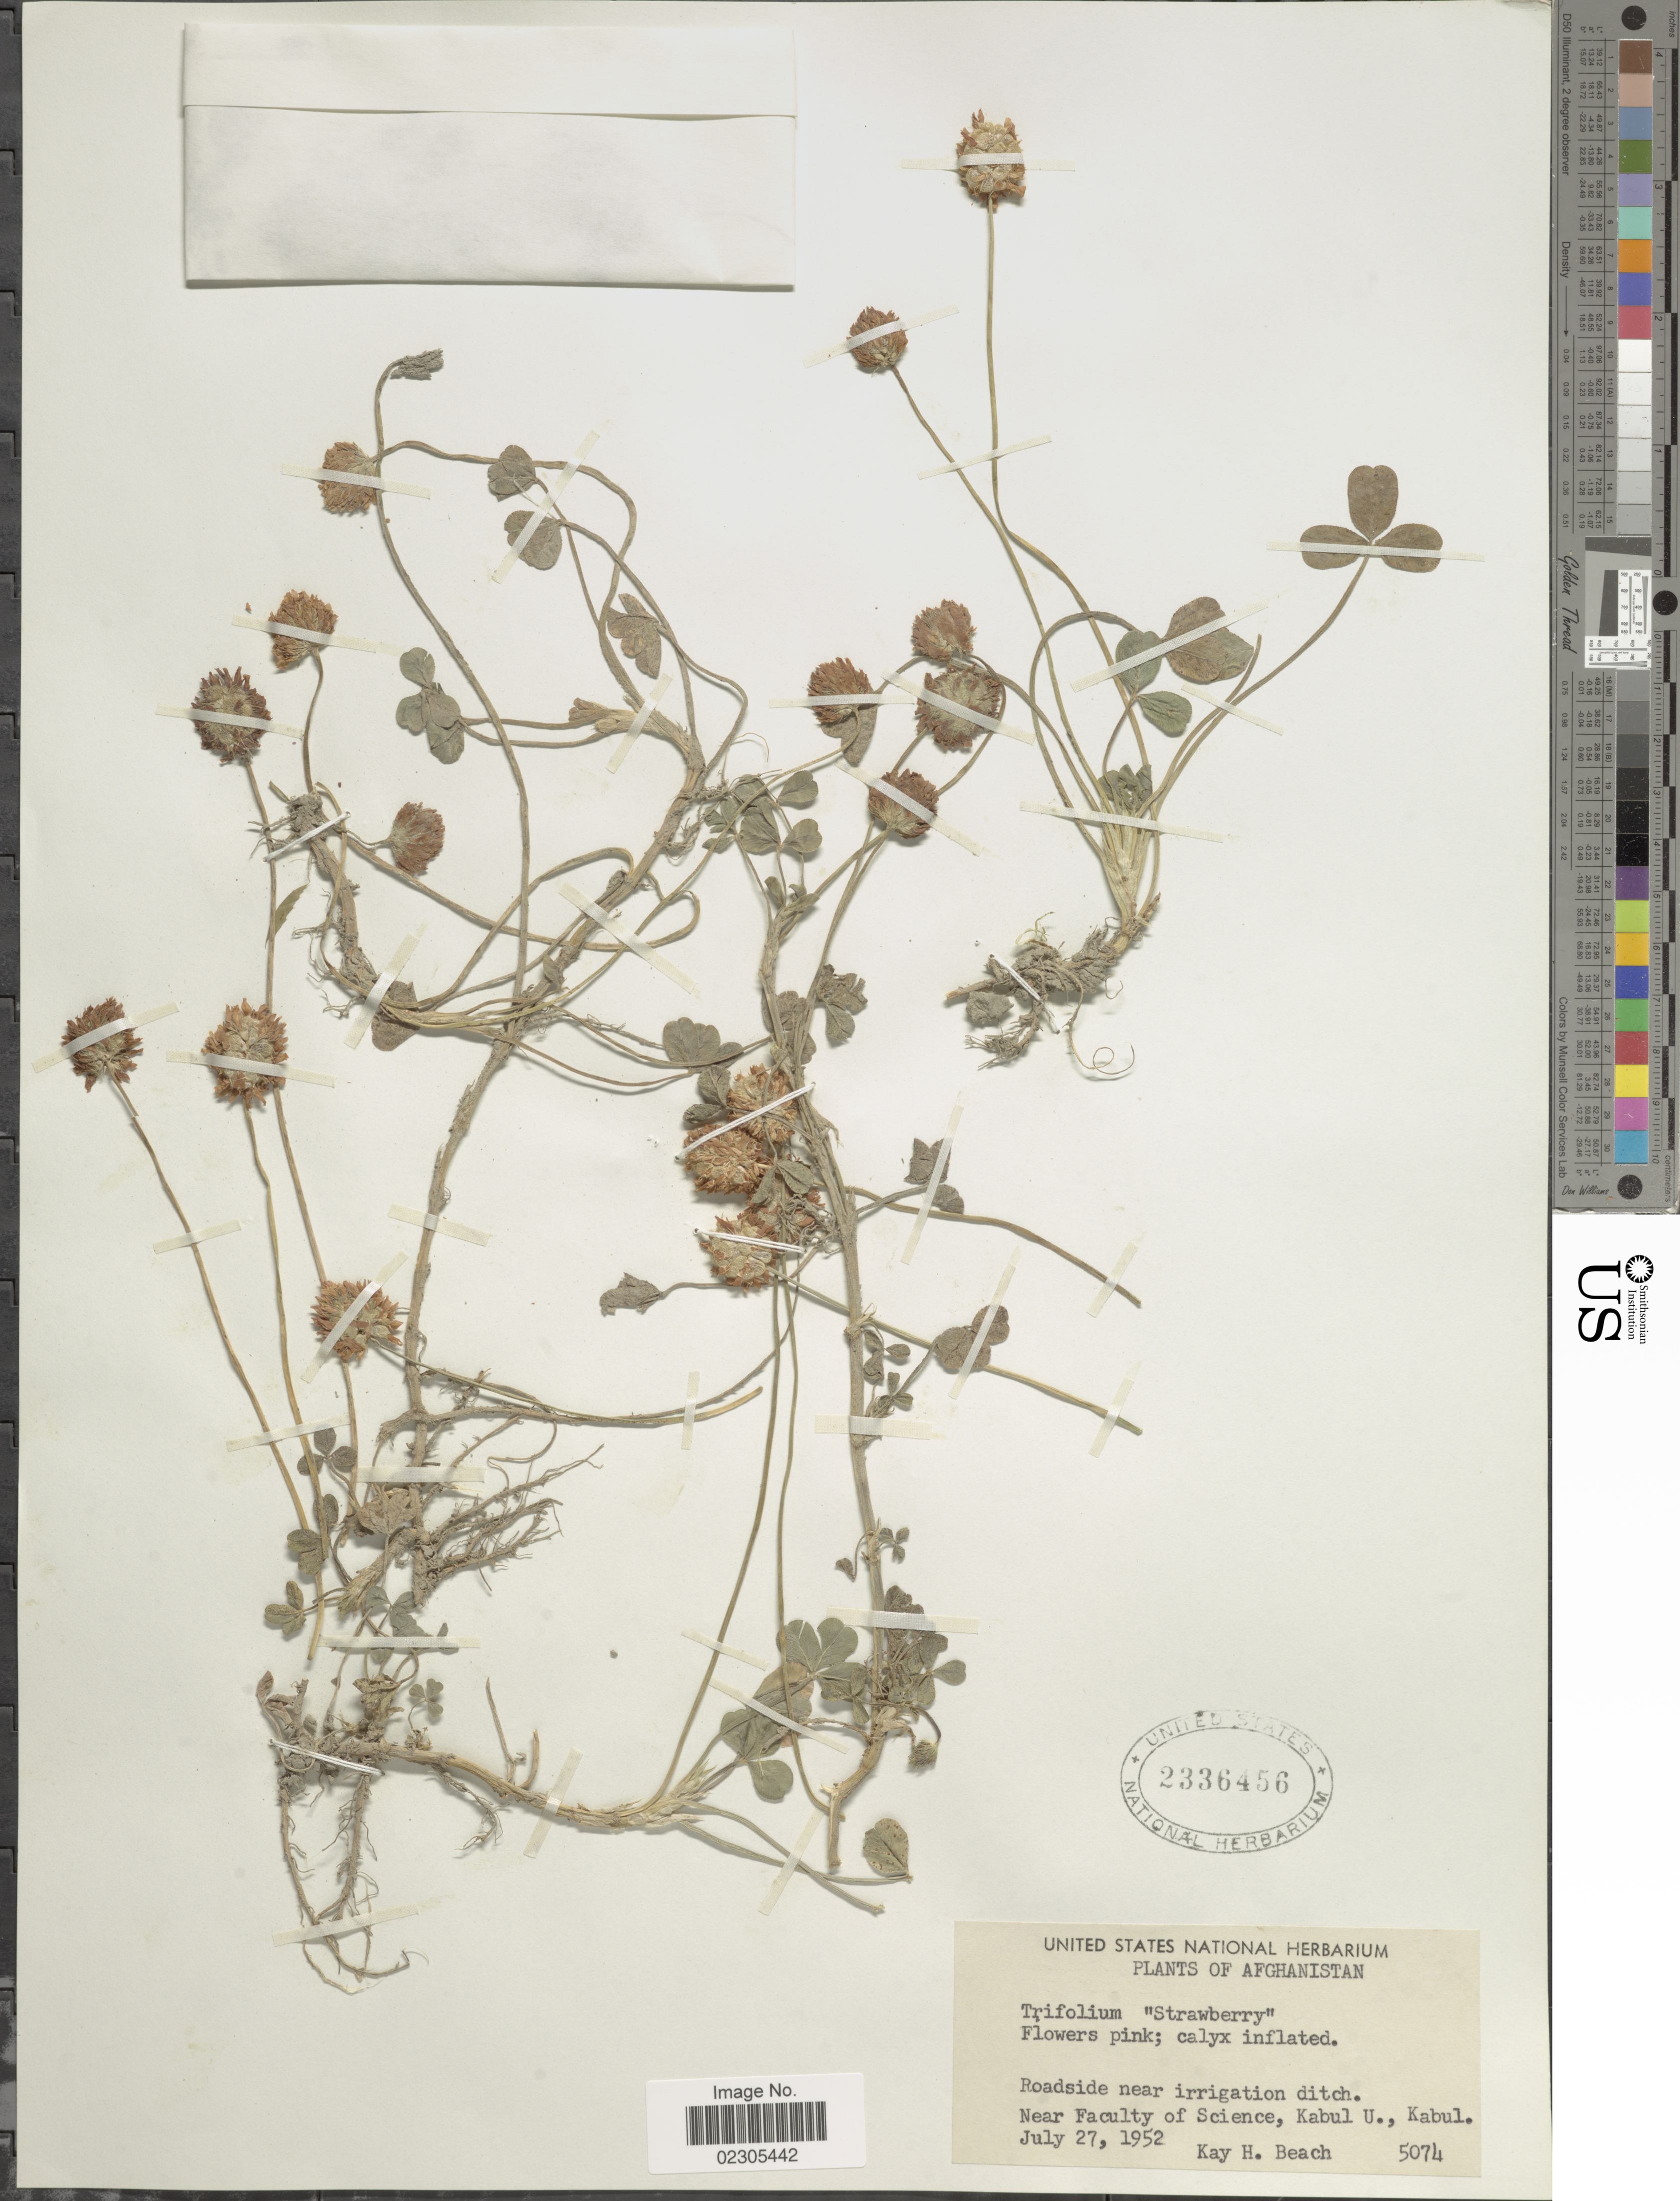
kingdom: Plantae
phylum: Tracheophyta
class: Magnoliopsida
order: Fabales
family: Fabaceae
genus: Trifolium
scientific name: Trifolium sp.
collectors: K. H. Beach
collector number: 5074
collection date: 1952-07-27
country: Afghanistan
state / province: Kabul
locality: Near Faculty of Science, Kabul U.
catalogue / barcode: US 2336456